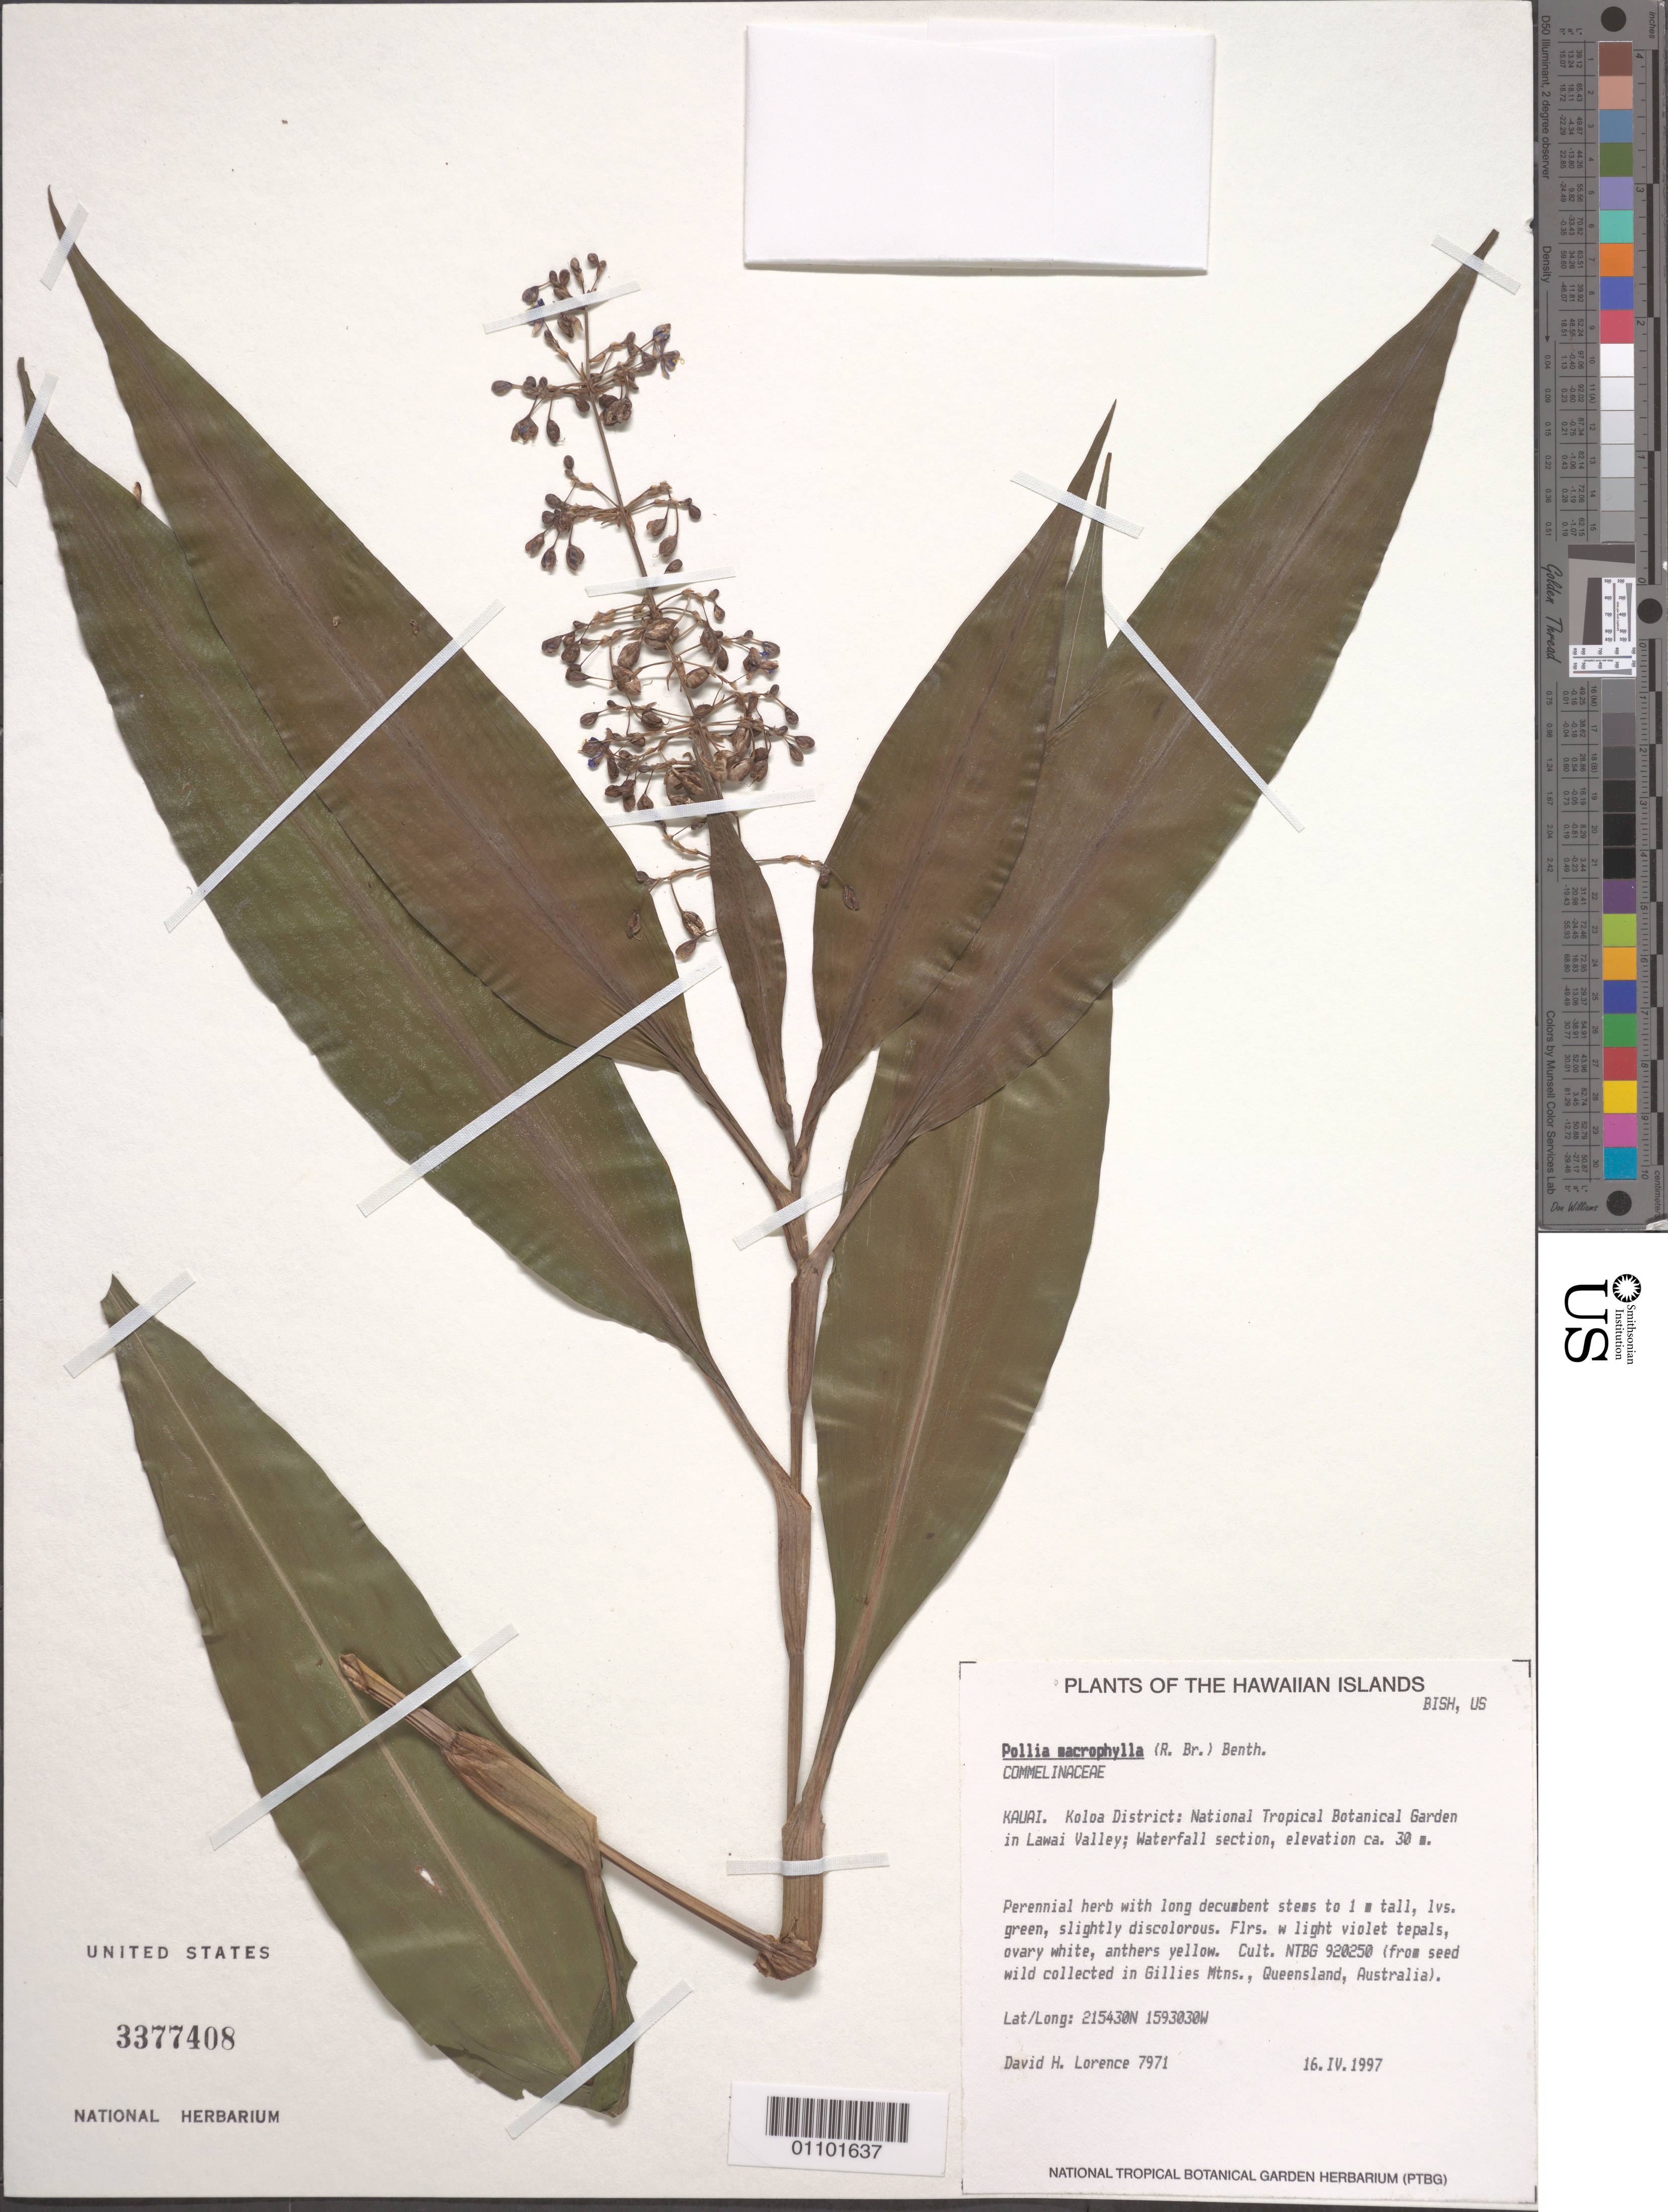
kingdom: Plantae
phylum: Tracheophyta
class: Liliopsida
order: Commelinales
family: Commelinaceae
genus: Pollia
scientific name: Pollia macrophylla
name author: (R. Br.) Benth.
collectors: D. Lorence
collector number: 7971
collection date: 1997-04-16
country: United States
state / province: Hawaii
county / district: Kauai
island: Kaua'i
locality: Koloa District, National Tropical Botanical Garden in Lawai Valley; waterfall section.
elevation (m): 30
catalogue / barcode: US 3377408